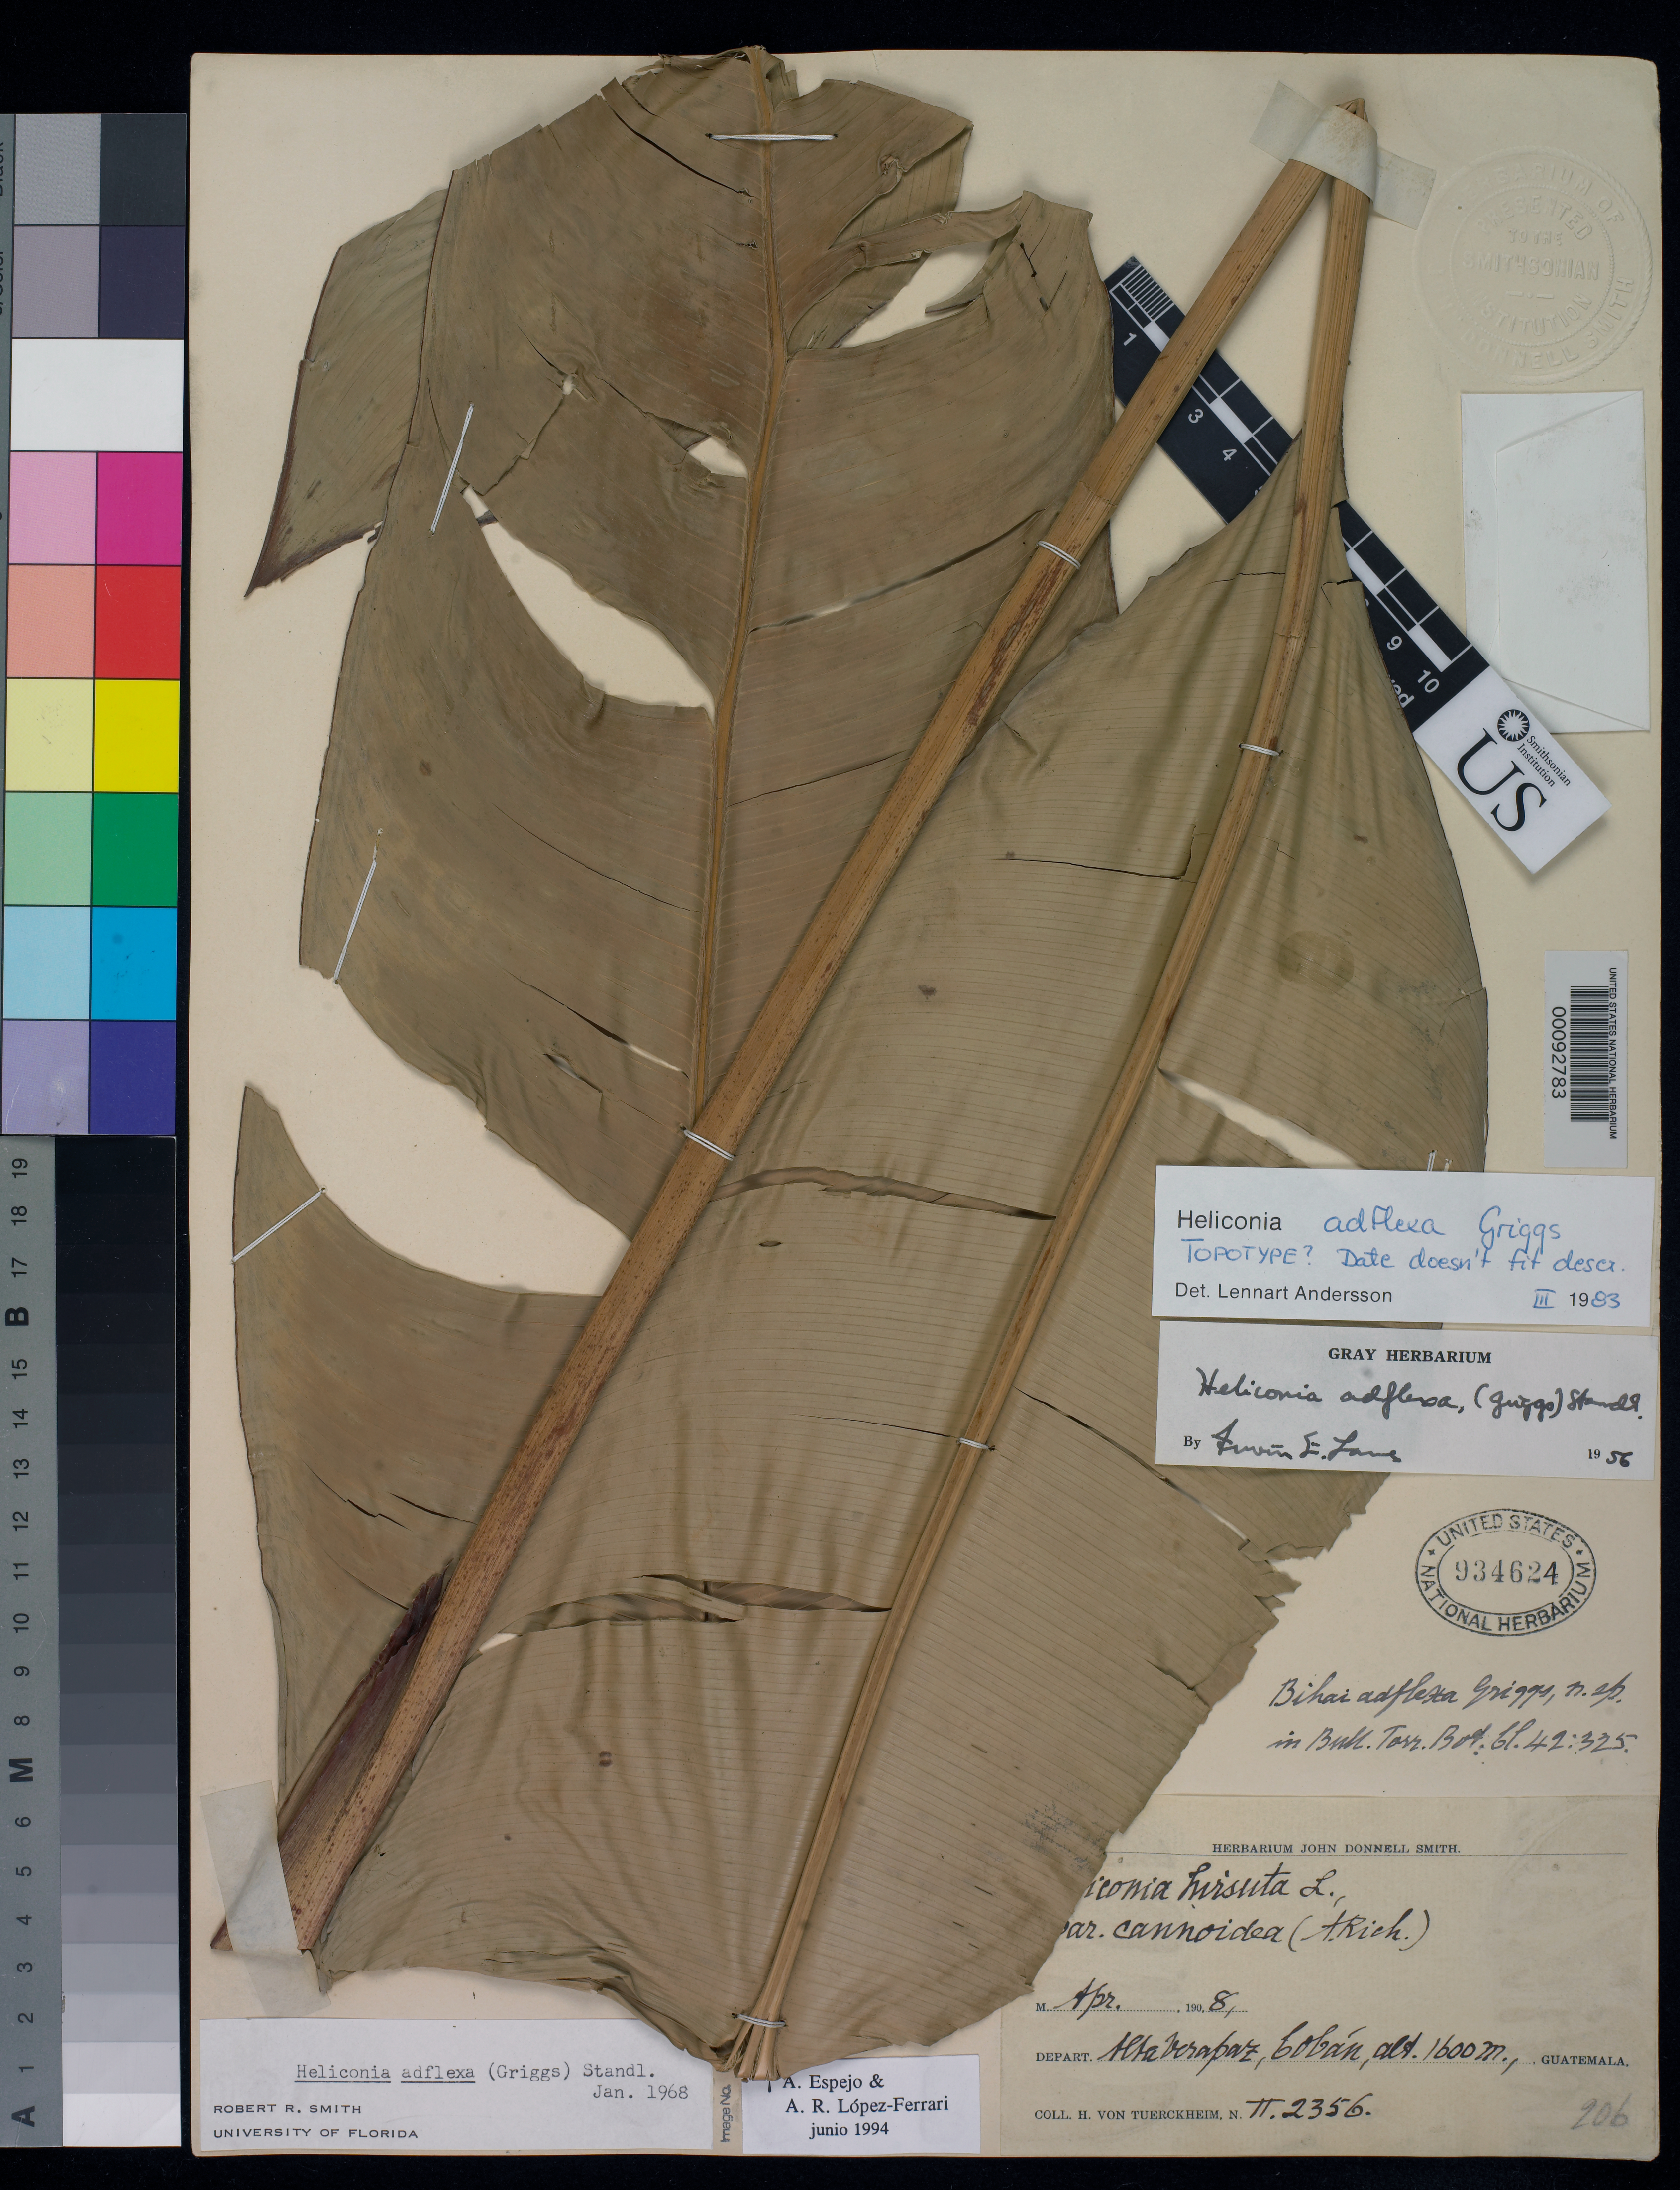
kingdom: Plantae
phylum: Tracheophyta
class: Liliopsida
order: Zingiberales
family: Heliconiaceae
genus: Bihai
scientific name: Bihai adflexa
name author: R.F. Griggs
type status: Isotype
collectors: H. von Türckheim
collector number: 2536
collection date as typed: Apr 1908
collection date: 1908-04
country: Guatemala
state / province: Alta Verapaz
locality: Cobán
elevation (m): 1600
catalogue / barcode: US 934624